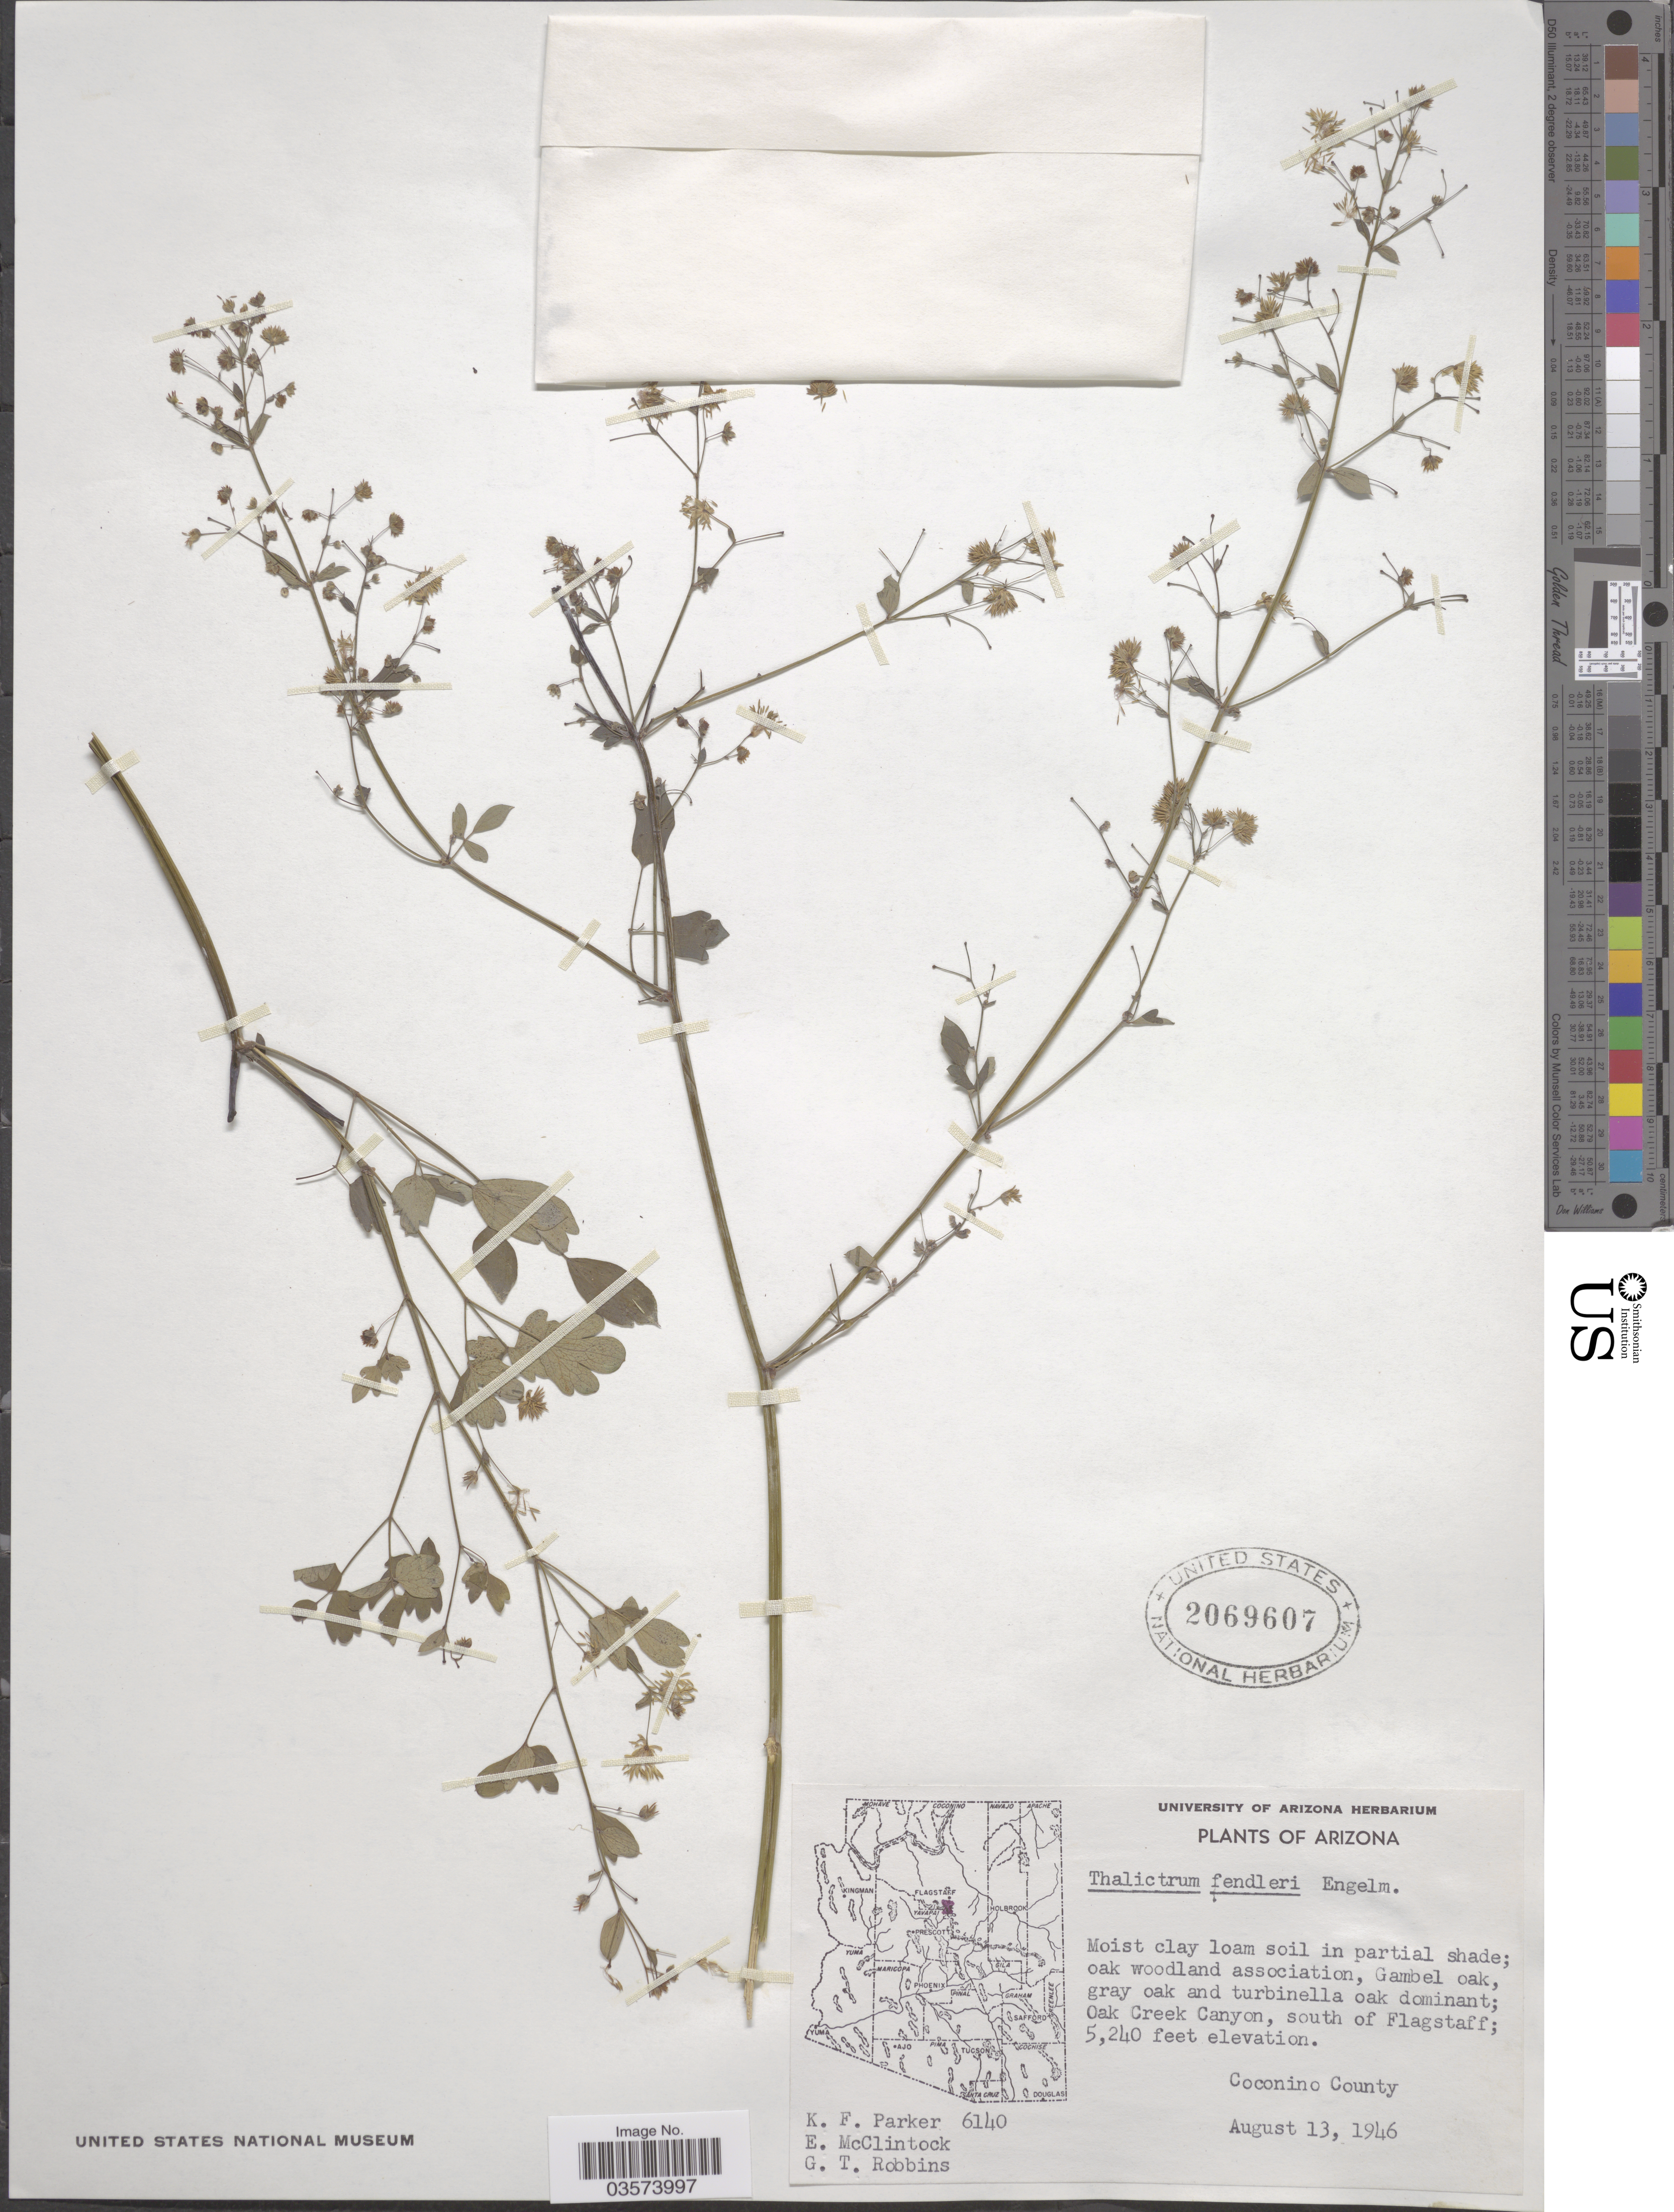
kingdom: Plantae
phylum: Tracheophyta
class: Magnoliopsida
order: Ranunculales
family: Ranunculaceae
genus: Thalictrum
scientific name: Thalictrum fendleri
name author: Engelm. ex A. Gray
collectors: K. F. Parker, E. McClintock & G. T. Robbins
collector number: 6140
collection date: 1946-08-13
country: United States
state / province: Arizona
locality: Oak Creek Canyon, south of Flagstaff. Coconino County.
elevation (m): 1597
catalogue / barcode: US 2069607